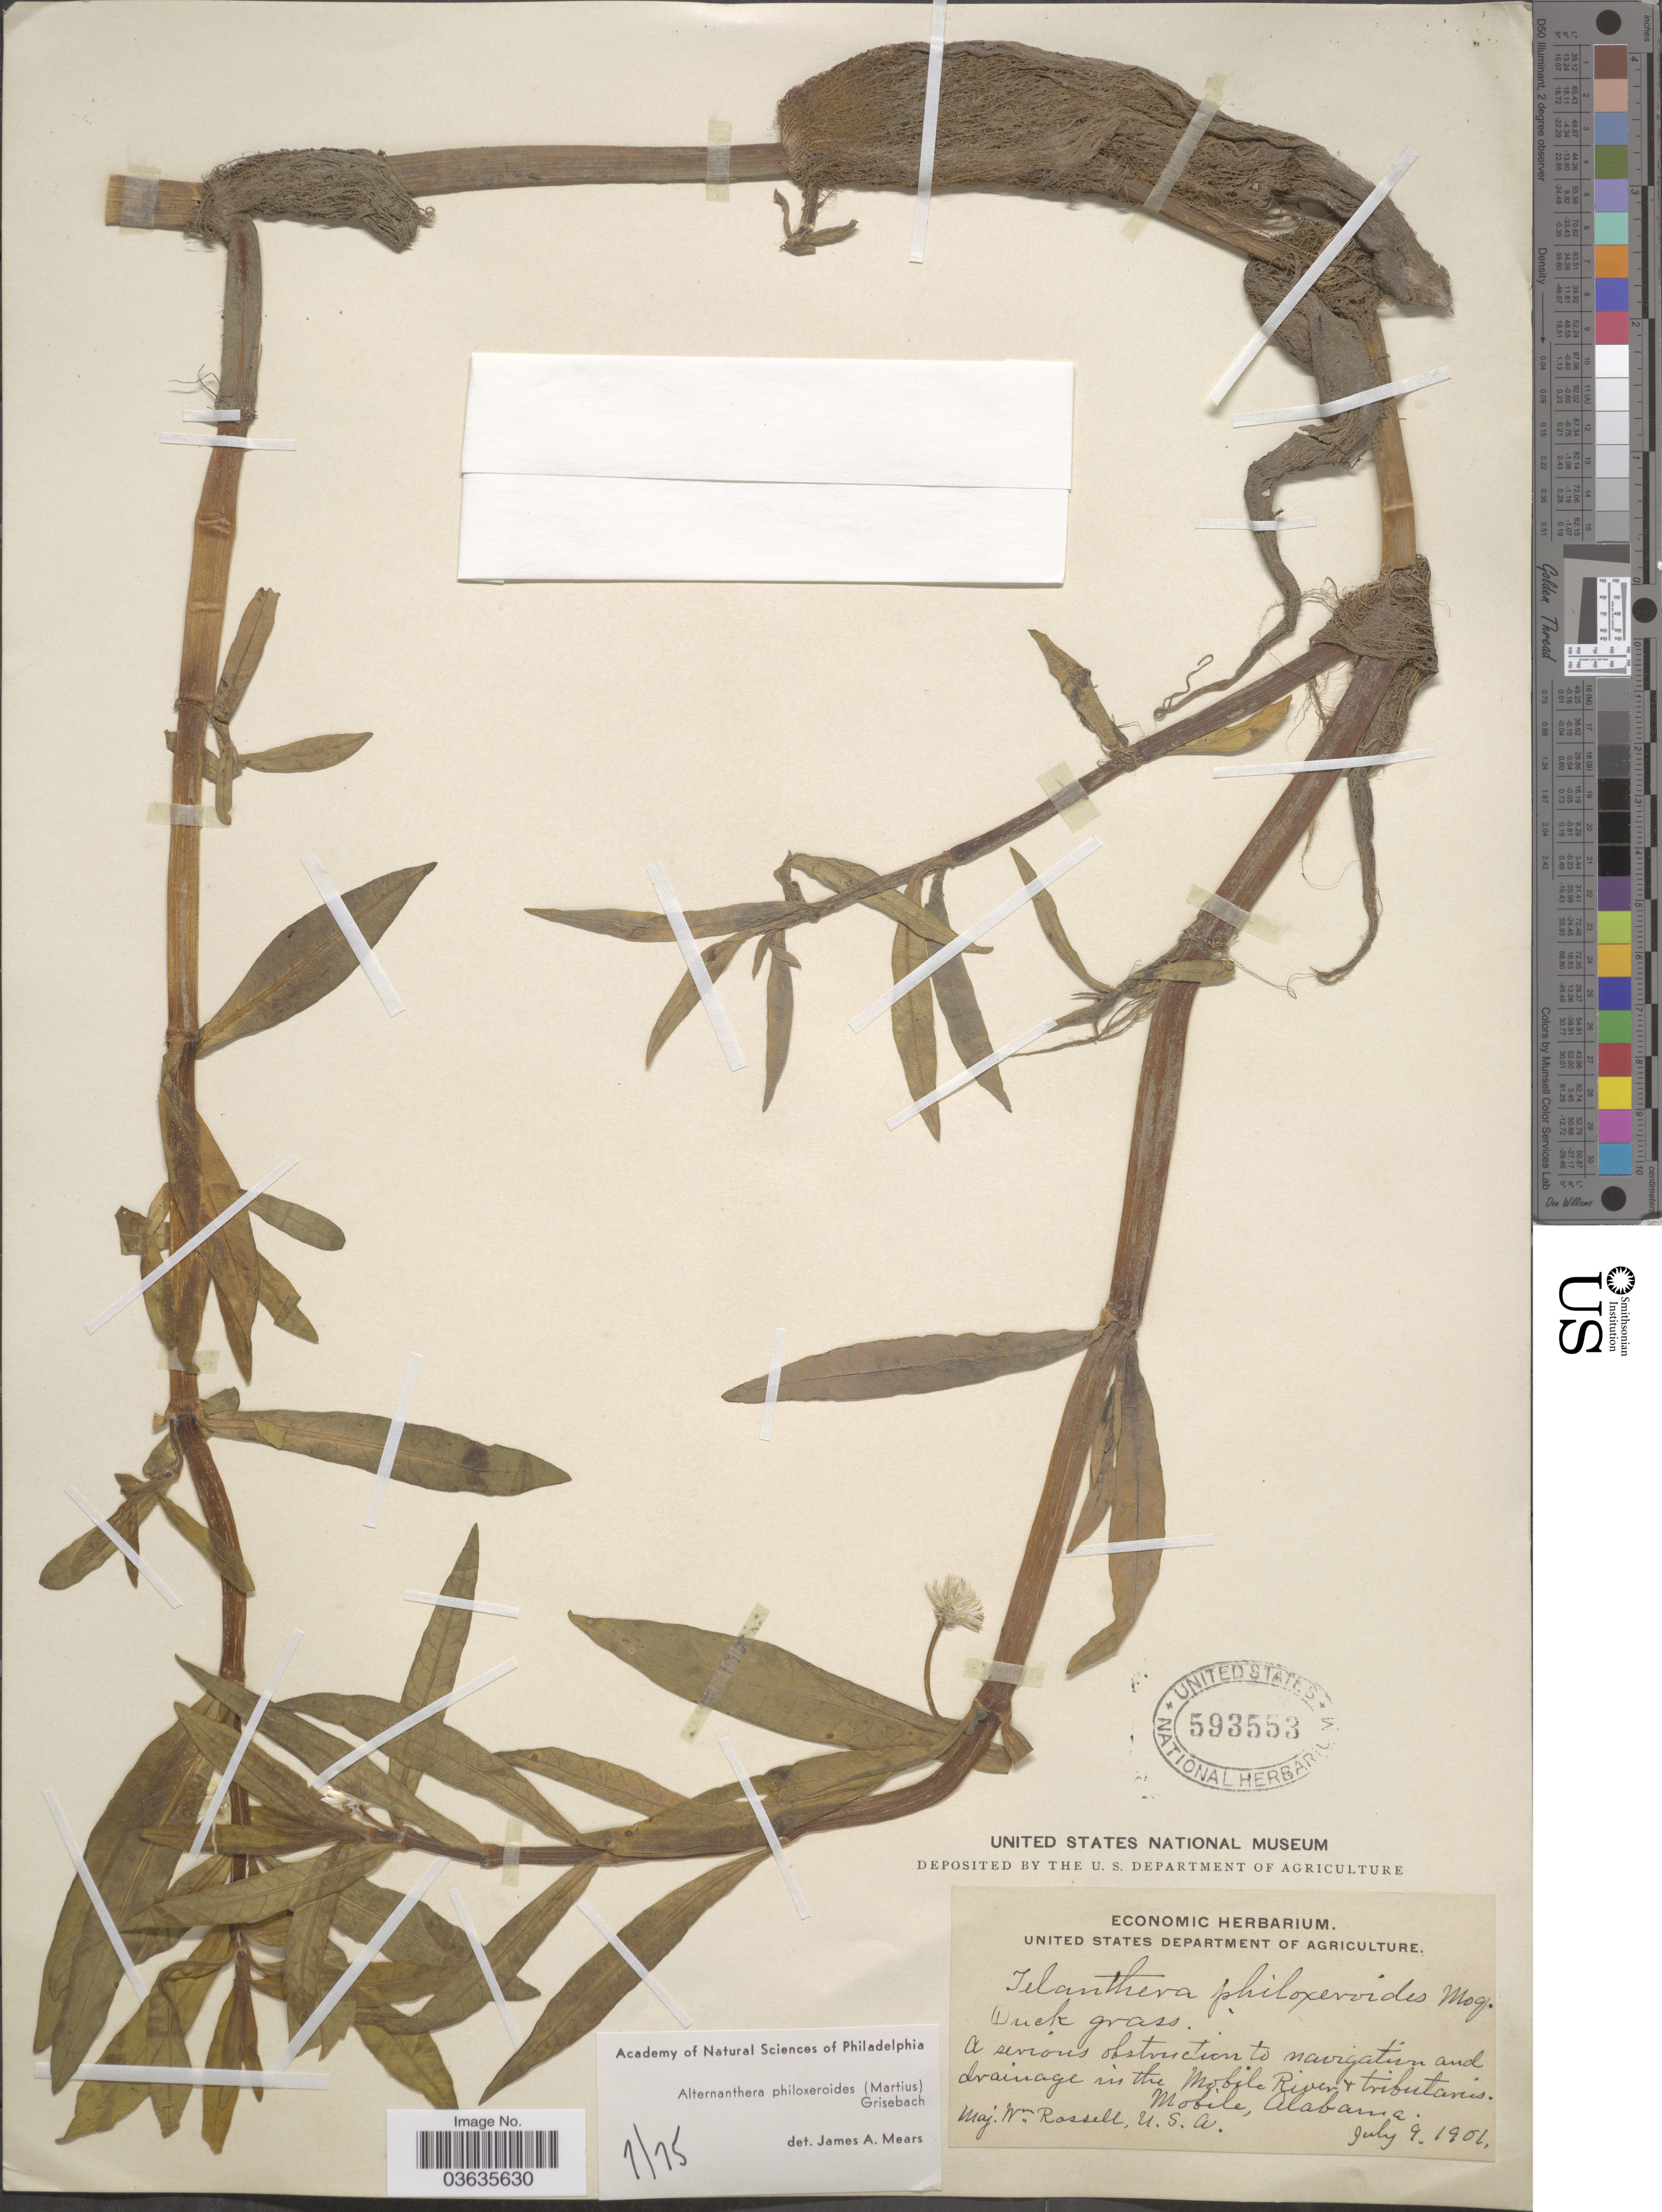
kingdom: Plantae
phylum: Tracheophyta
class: Magnoliopsida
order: Caryophyllales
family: Amaranthaceae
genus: Alternanthera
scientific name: Alternanthera philoxeroides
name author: (Mart.) Griseb.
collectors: M. Rossell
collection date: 1901-07-09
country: United States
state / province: Alabama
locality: Drainage in the Mobile River & tributaries. Mobile.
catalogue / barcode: US 593553